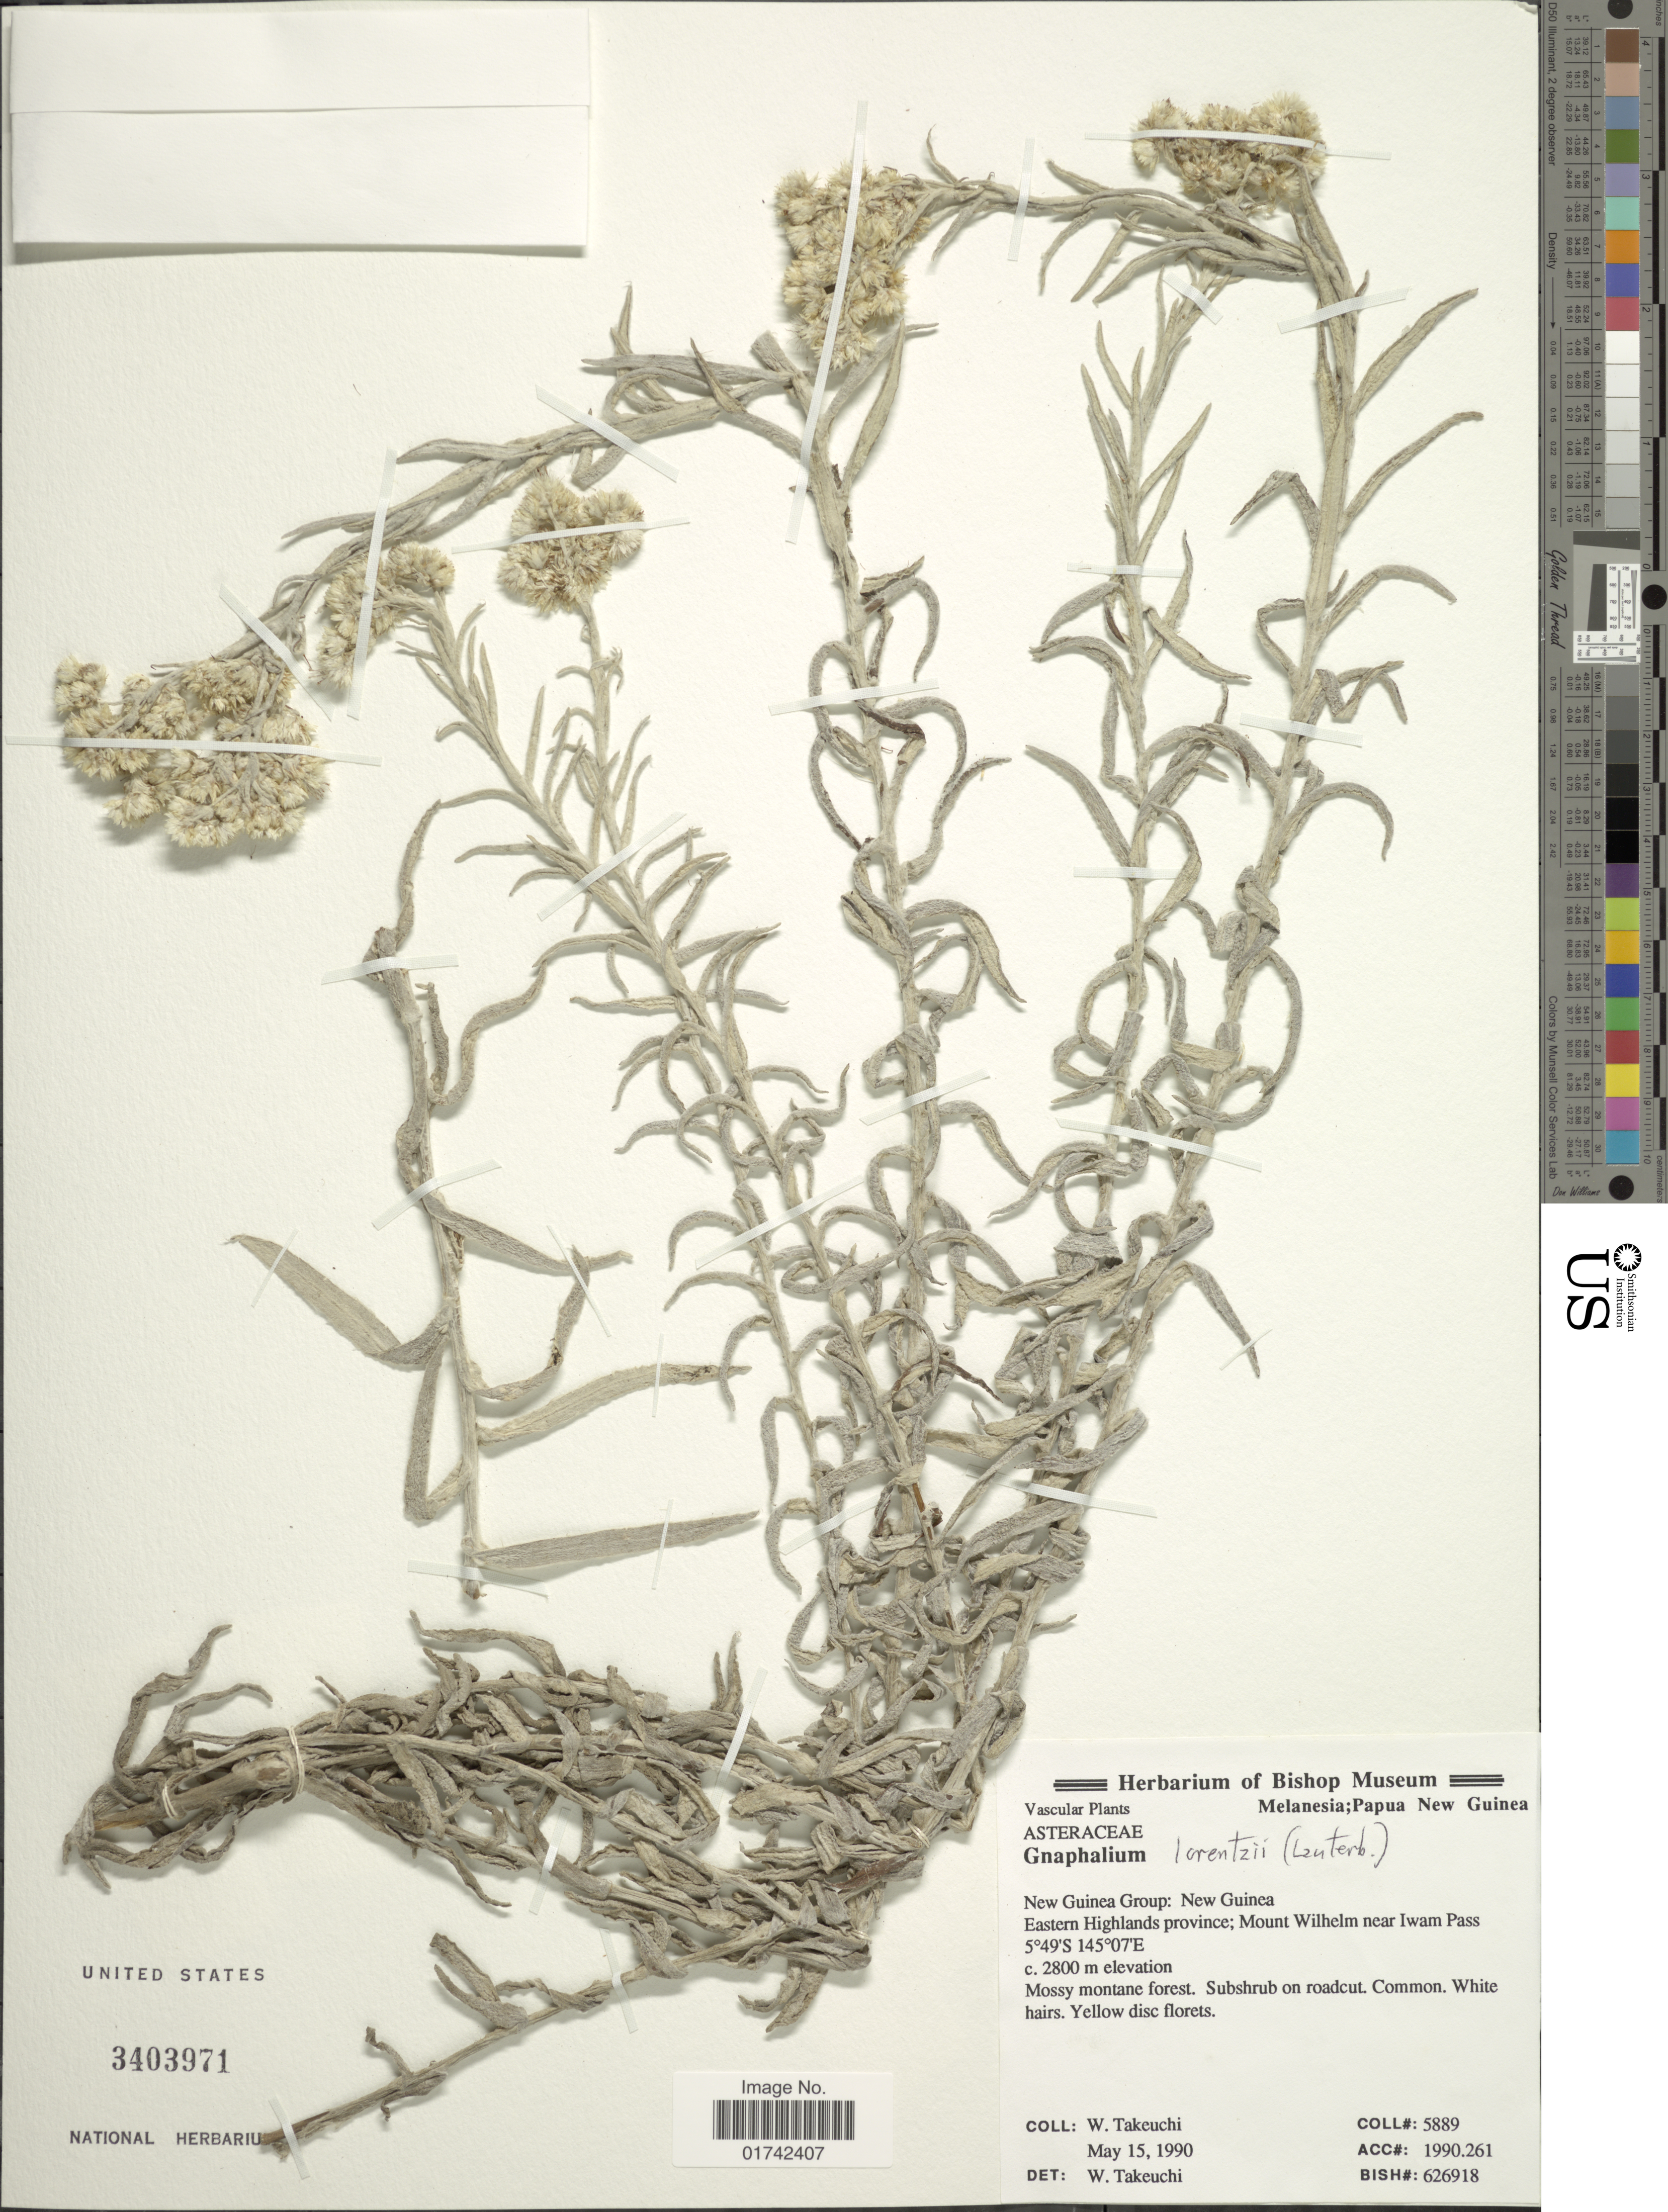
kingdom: Plantae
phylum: Tracheophyta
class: Magnoliopsida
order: Asterales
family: Asteraceae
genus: Helichrysum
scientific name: Helichrysum armenium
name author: DC.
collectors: W. Takeuchi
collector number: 5889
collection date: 1990-05-15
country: Papua New Guinea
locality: New Guinea Group, New Guinea, Eastern Highlands province, Mount Wilhelm near Iwam Pass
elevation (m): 2800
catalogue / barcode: US 3403971